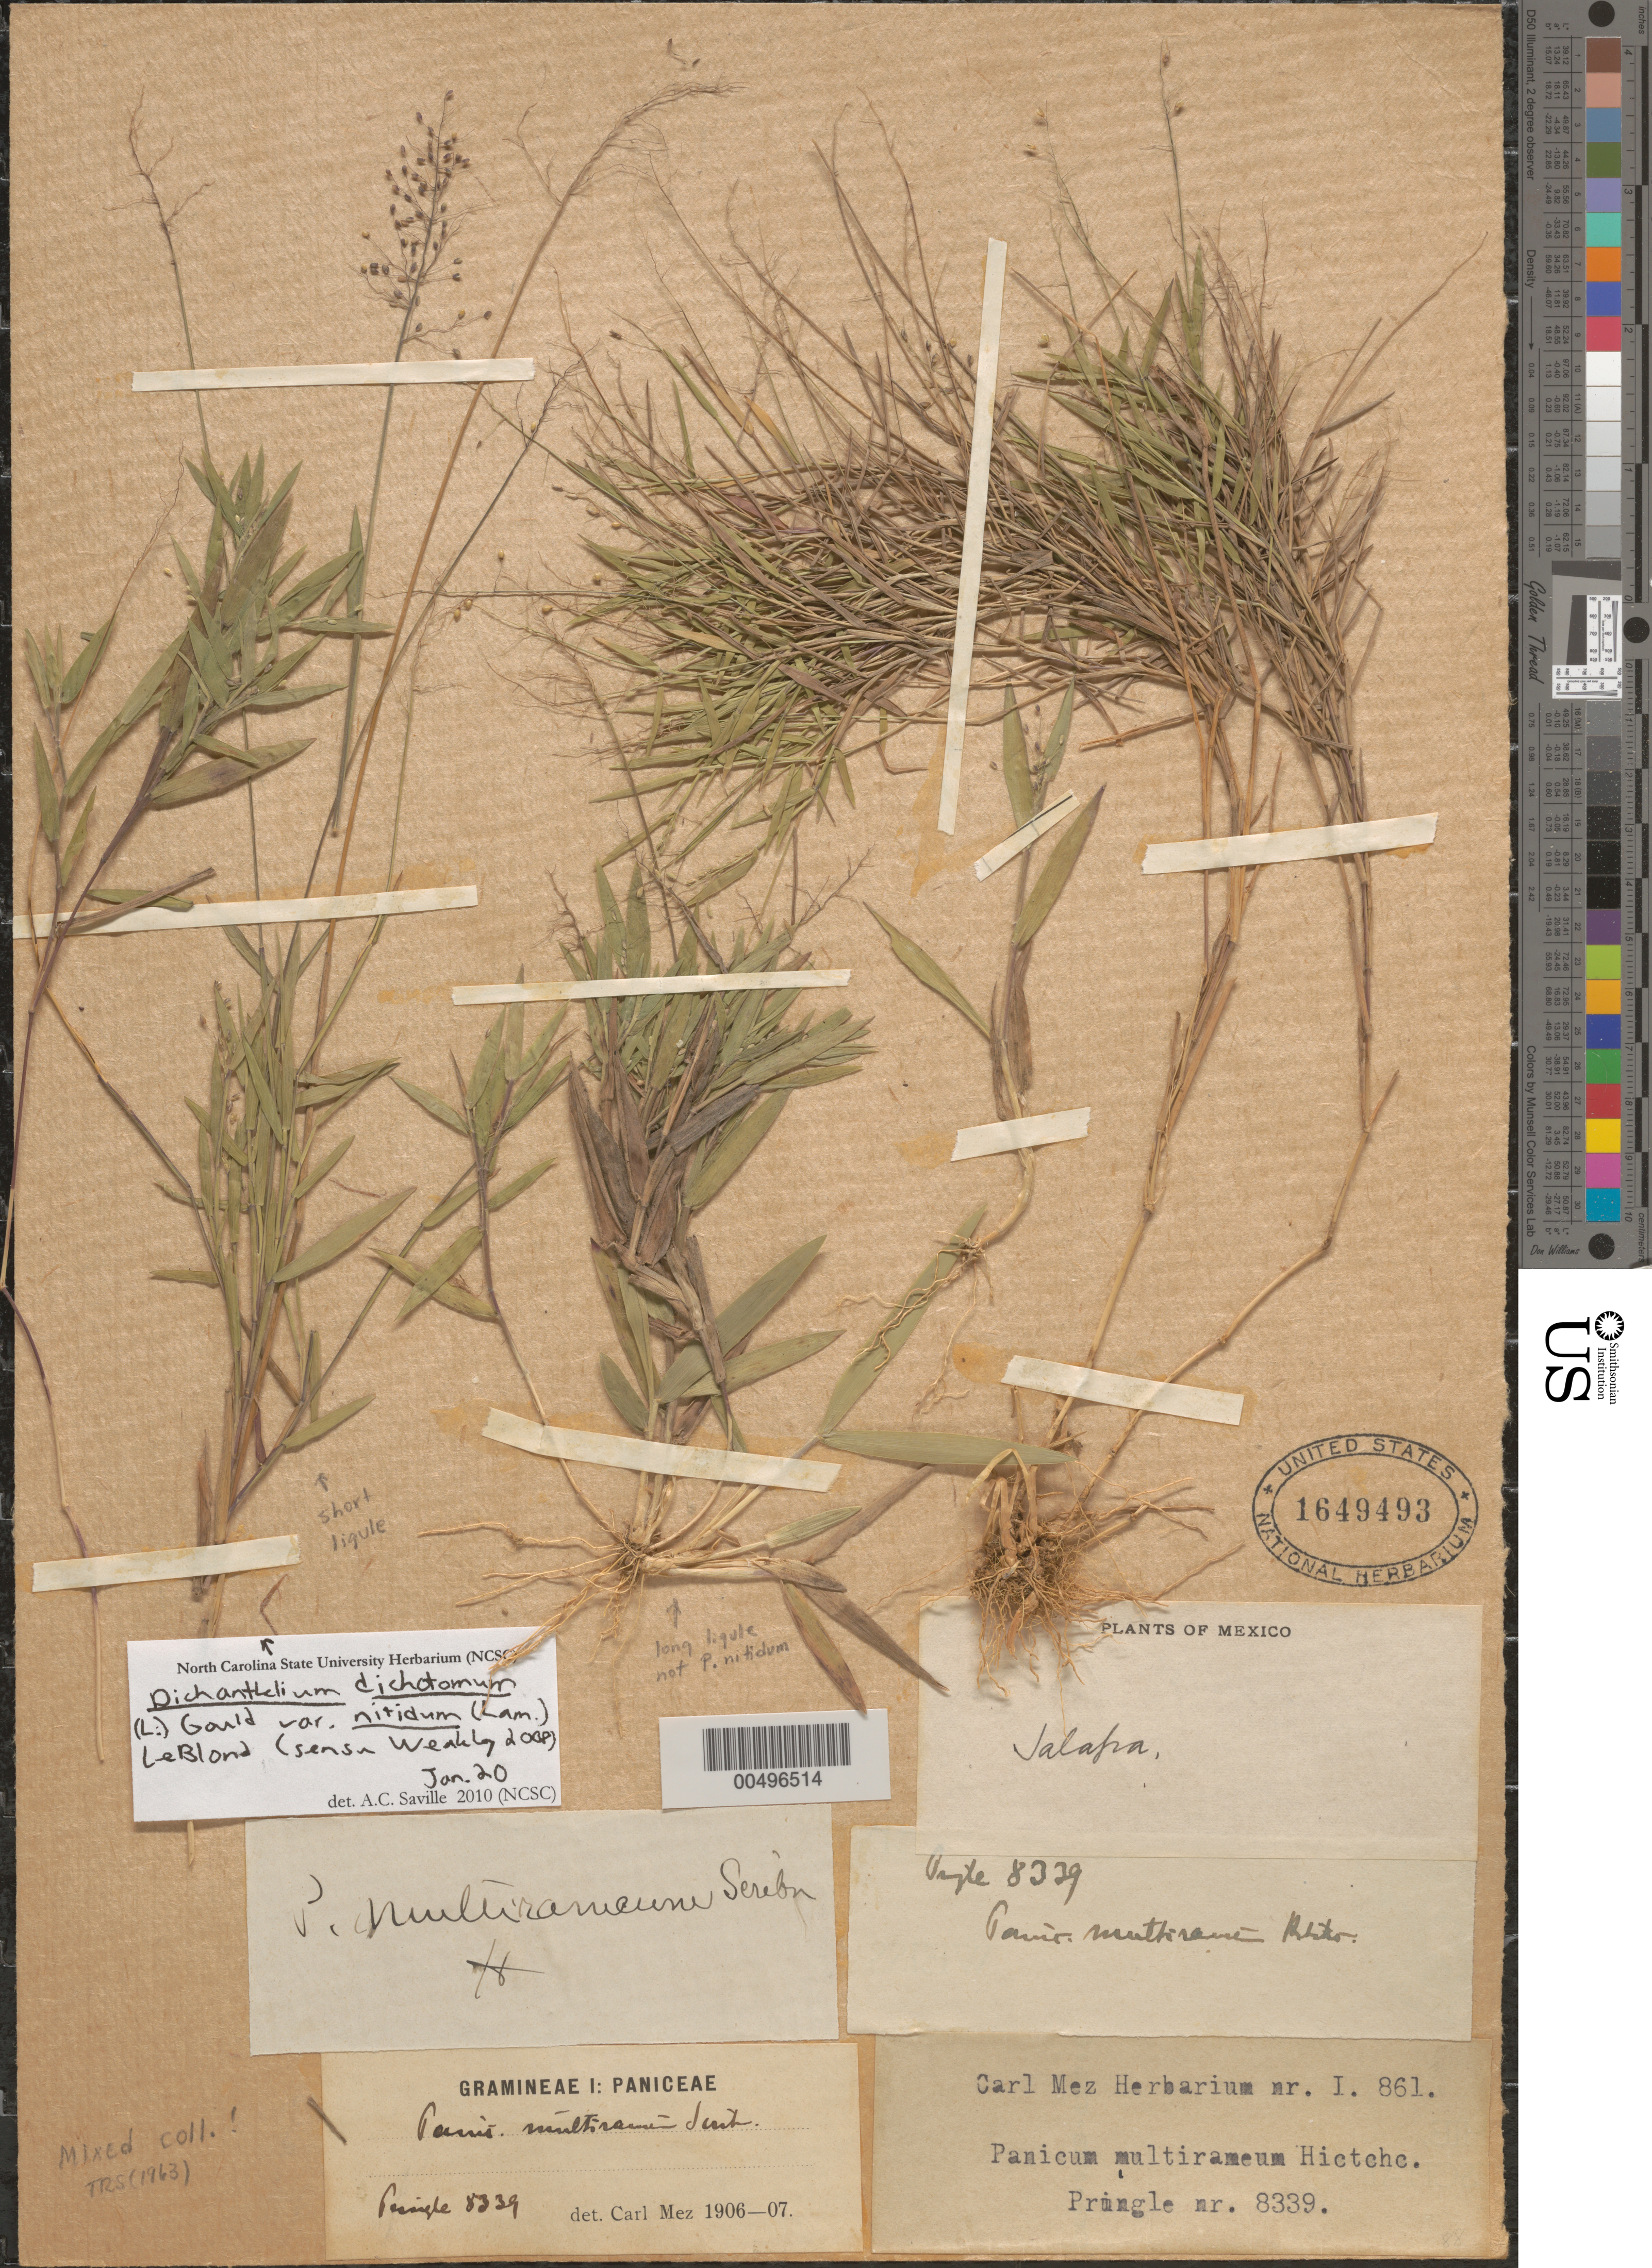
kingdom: Plantae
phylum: Tracheophyta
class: Liliopsida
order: Poales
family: Poaceae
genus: Panicum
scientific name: Panicum multirameum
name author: Scribn.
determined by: Mez, C. C.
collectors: -- Pringle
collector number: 8339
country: Mexico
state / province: Veracruz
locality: Jalapa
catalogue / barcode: US 1649493